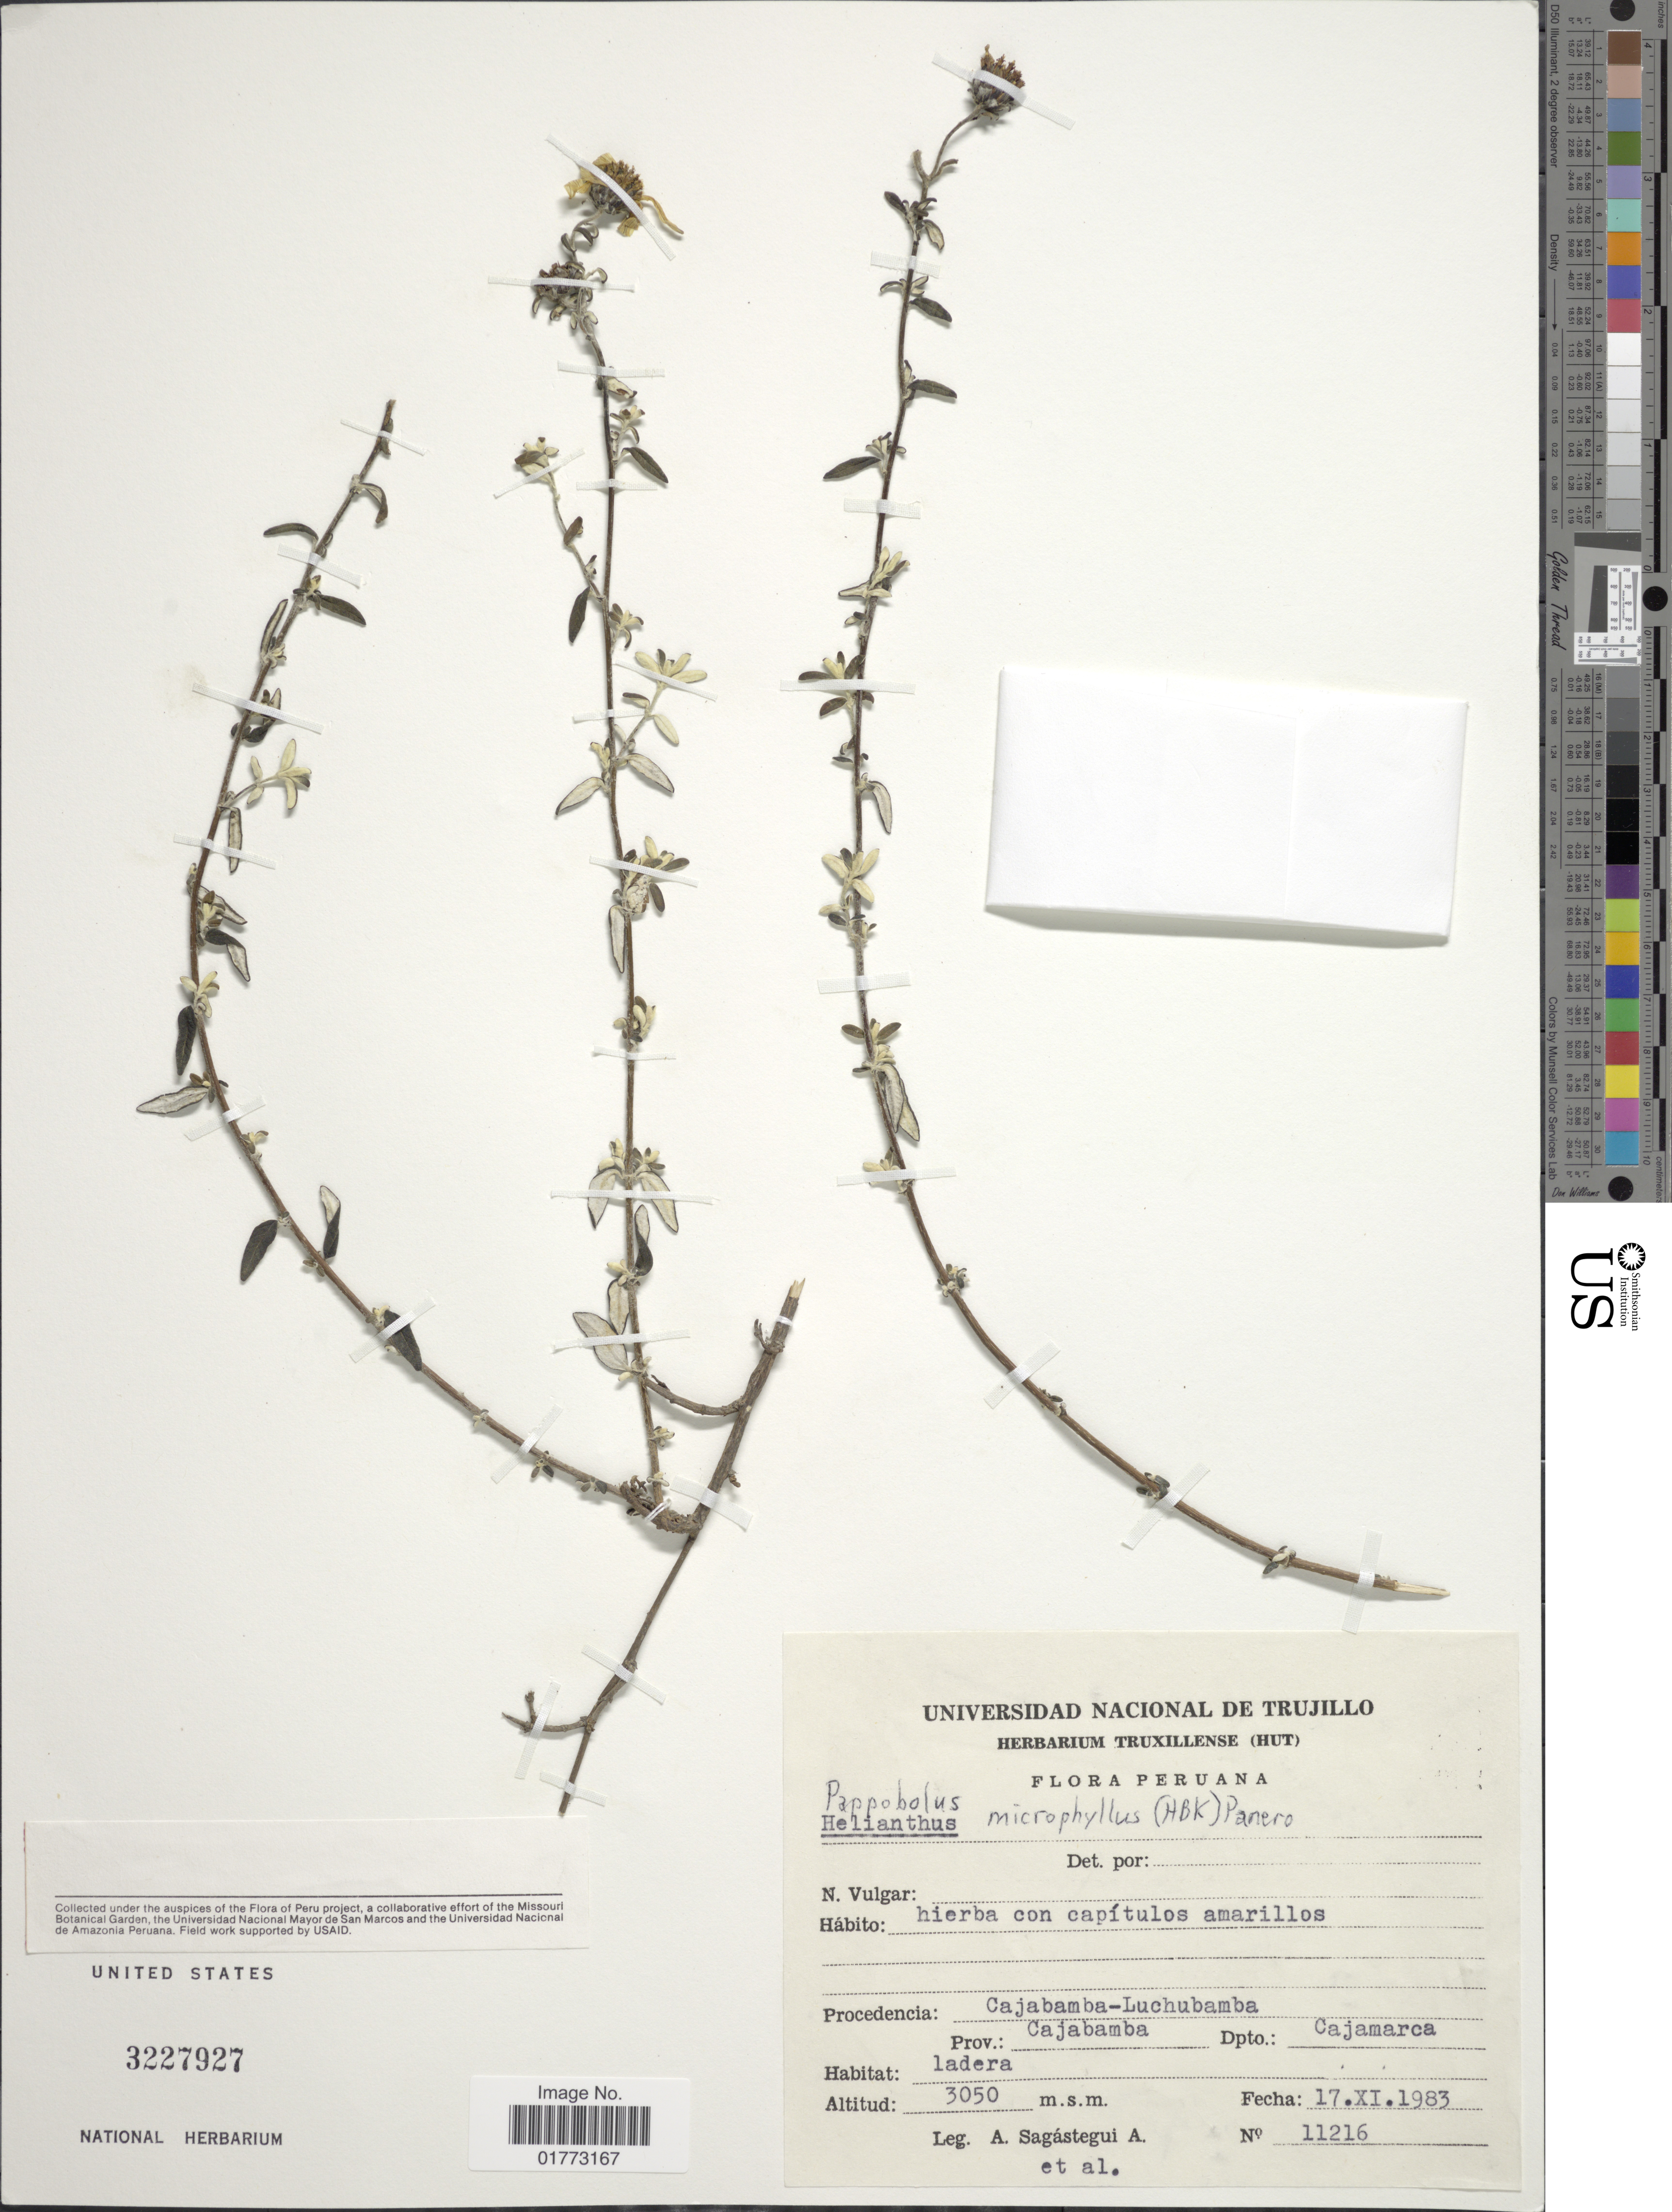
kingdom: Plantae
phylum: Tracheophyta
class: Magnoliopsida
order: Asterales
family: Asteraceae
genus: Pappobolus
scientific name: Pappobolus microphyllus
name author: (Kunth) Panero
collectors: A. Sagástegui A. & et al.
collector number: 11216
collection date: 1983-11-17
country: Peru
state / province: Cajamarca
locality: Procedencia: Cajabamba-Luchubamba, Depto. Cajamarca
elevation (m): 3050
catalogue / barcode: US 3227927